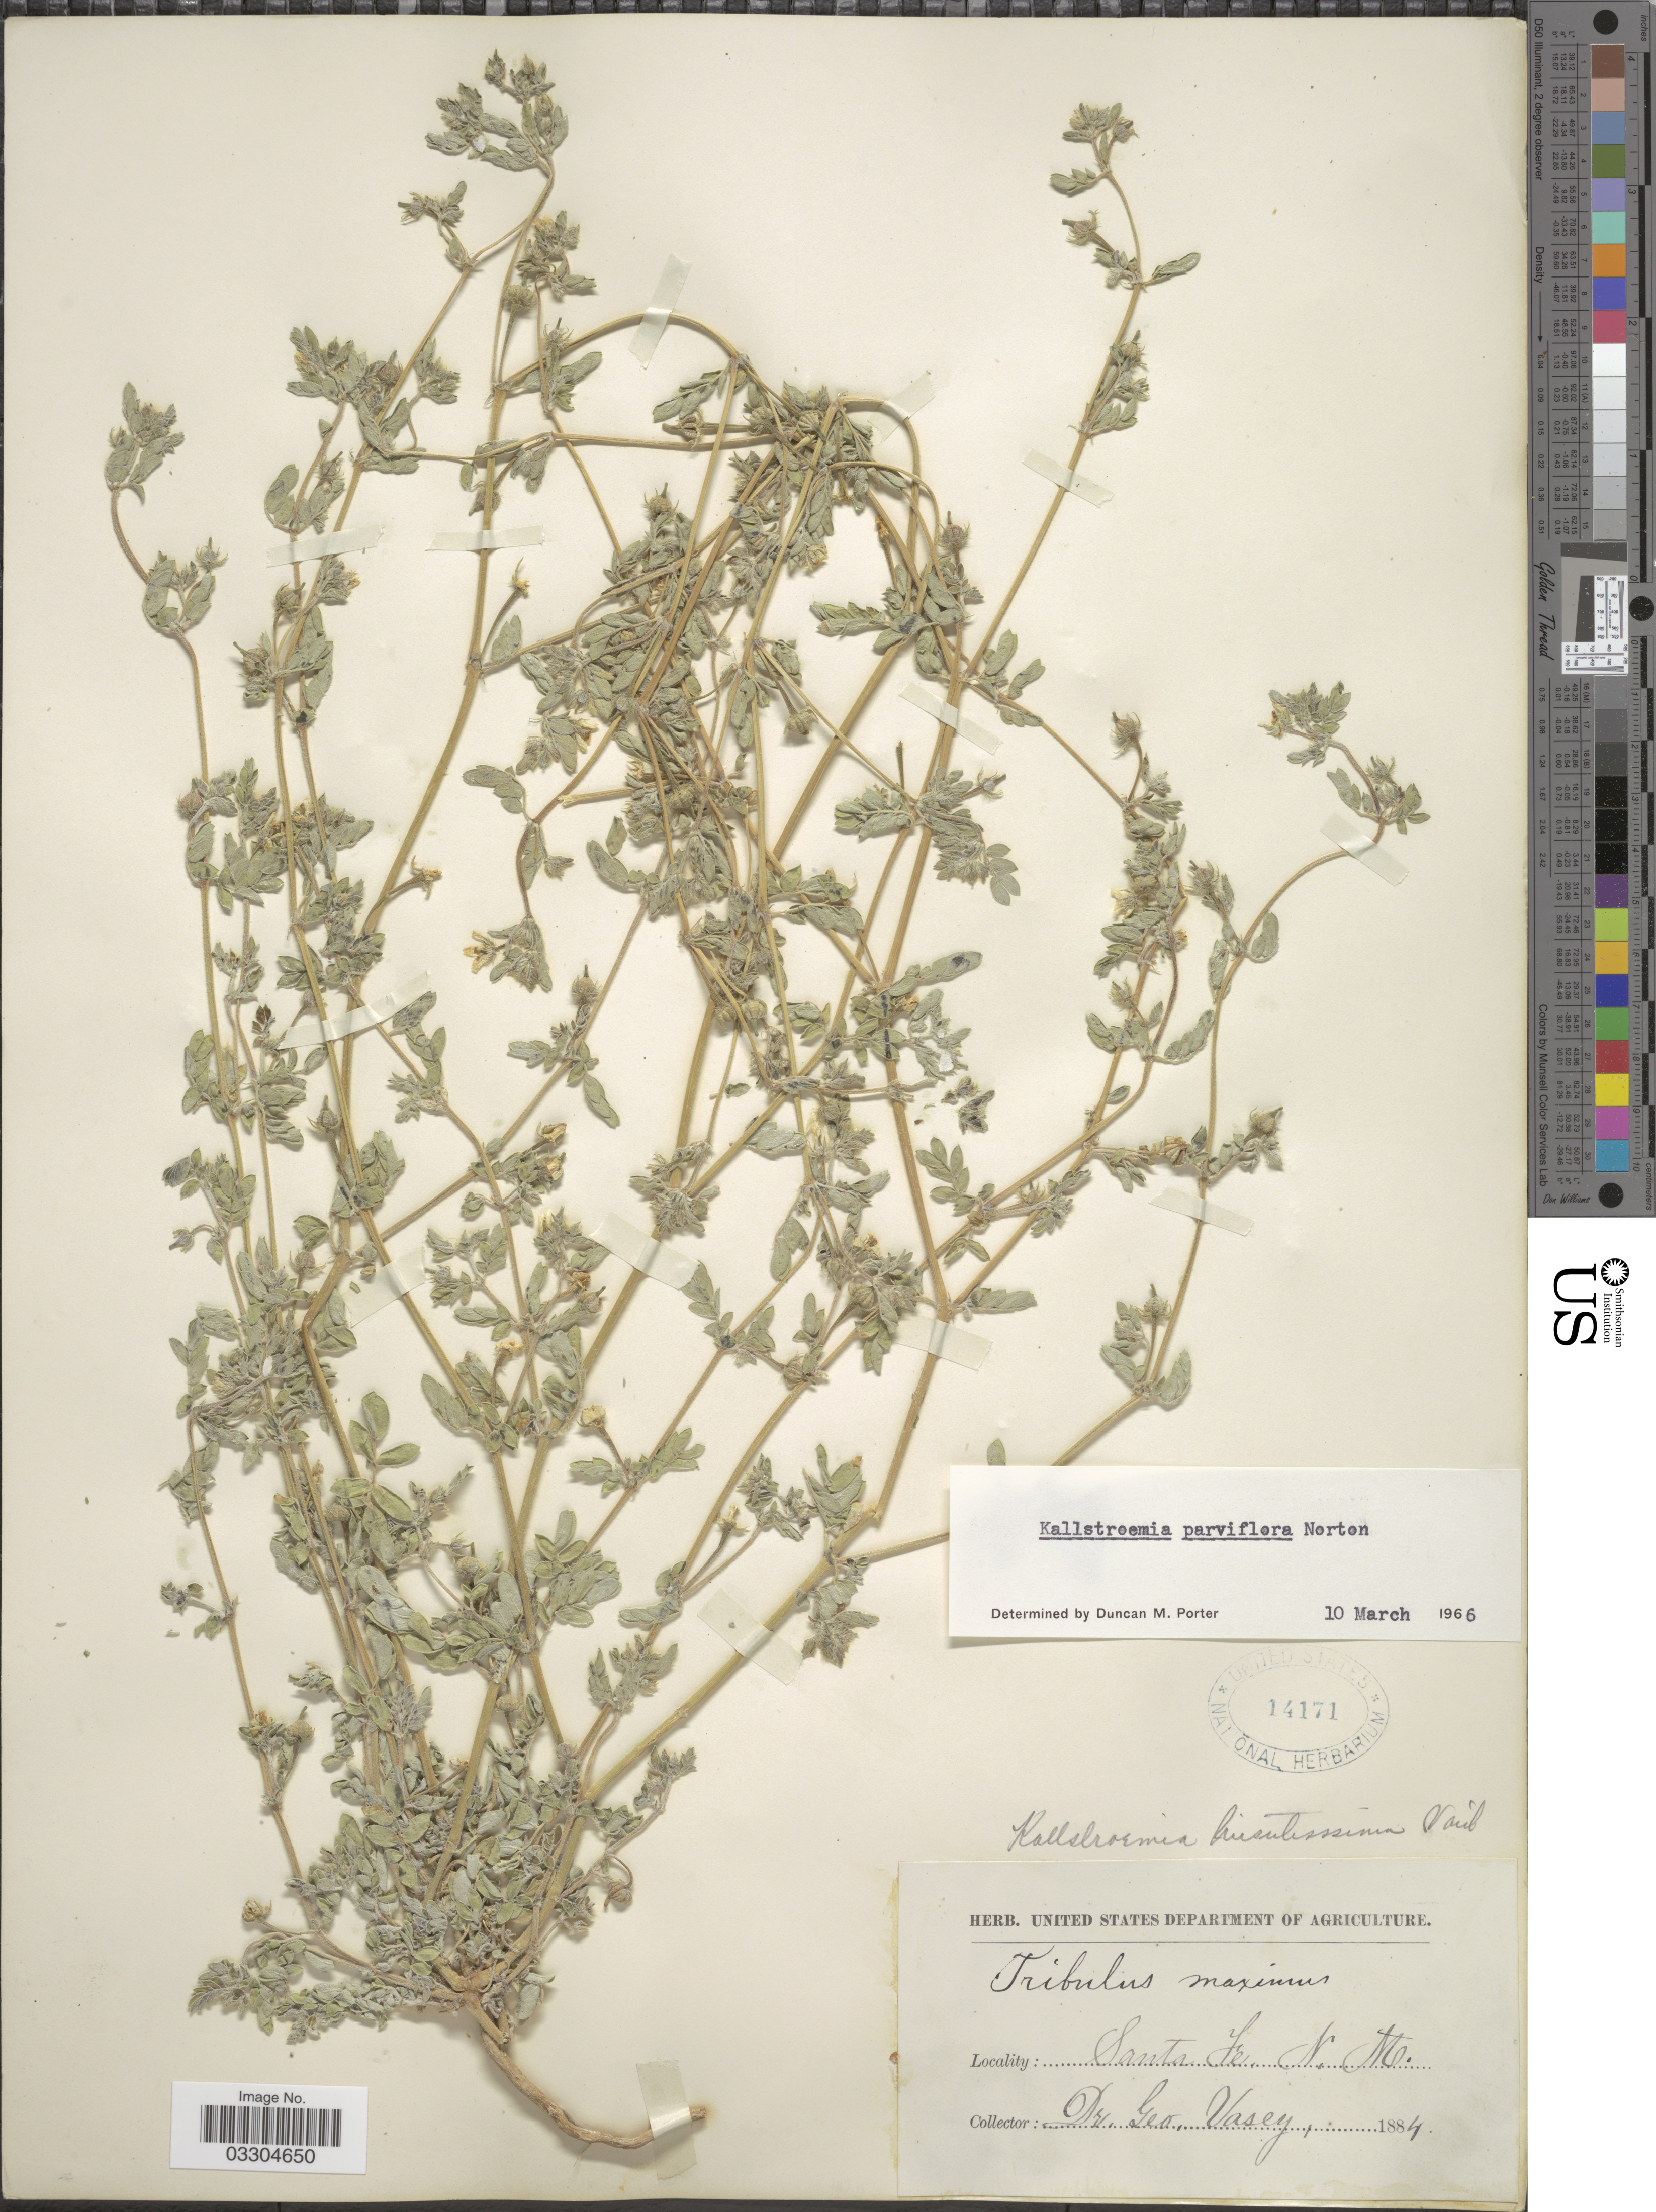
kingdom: Plantae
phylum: Tracheophyta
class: Magnoliopsida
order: Zygophyllales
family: Zygophyllaceae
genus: Kallstroemia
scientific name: Kallstroemia parviflora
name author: Norton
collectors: G. Vasey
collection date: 1884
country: United States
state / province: New Mexico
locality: Santa Fe.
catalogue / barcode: US 14171